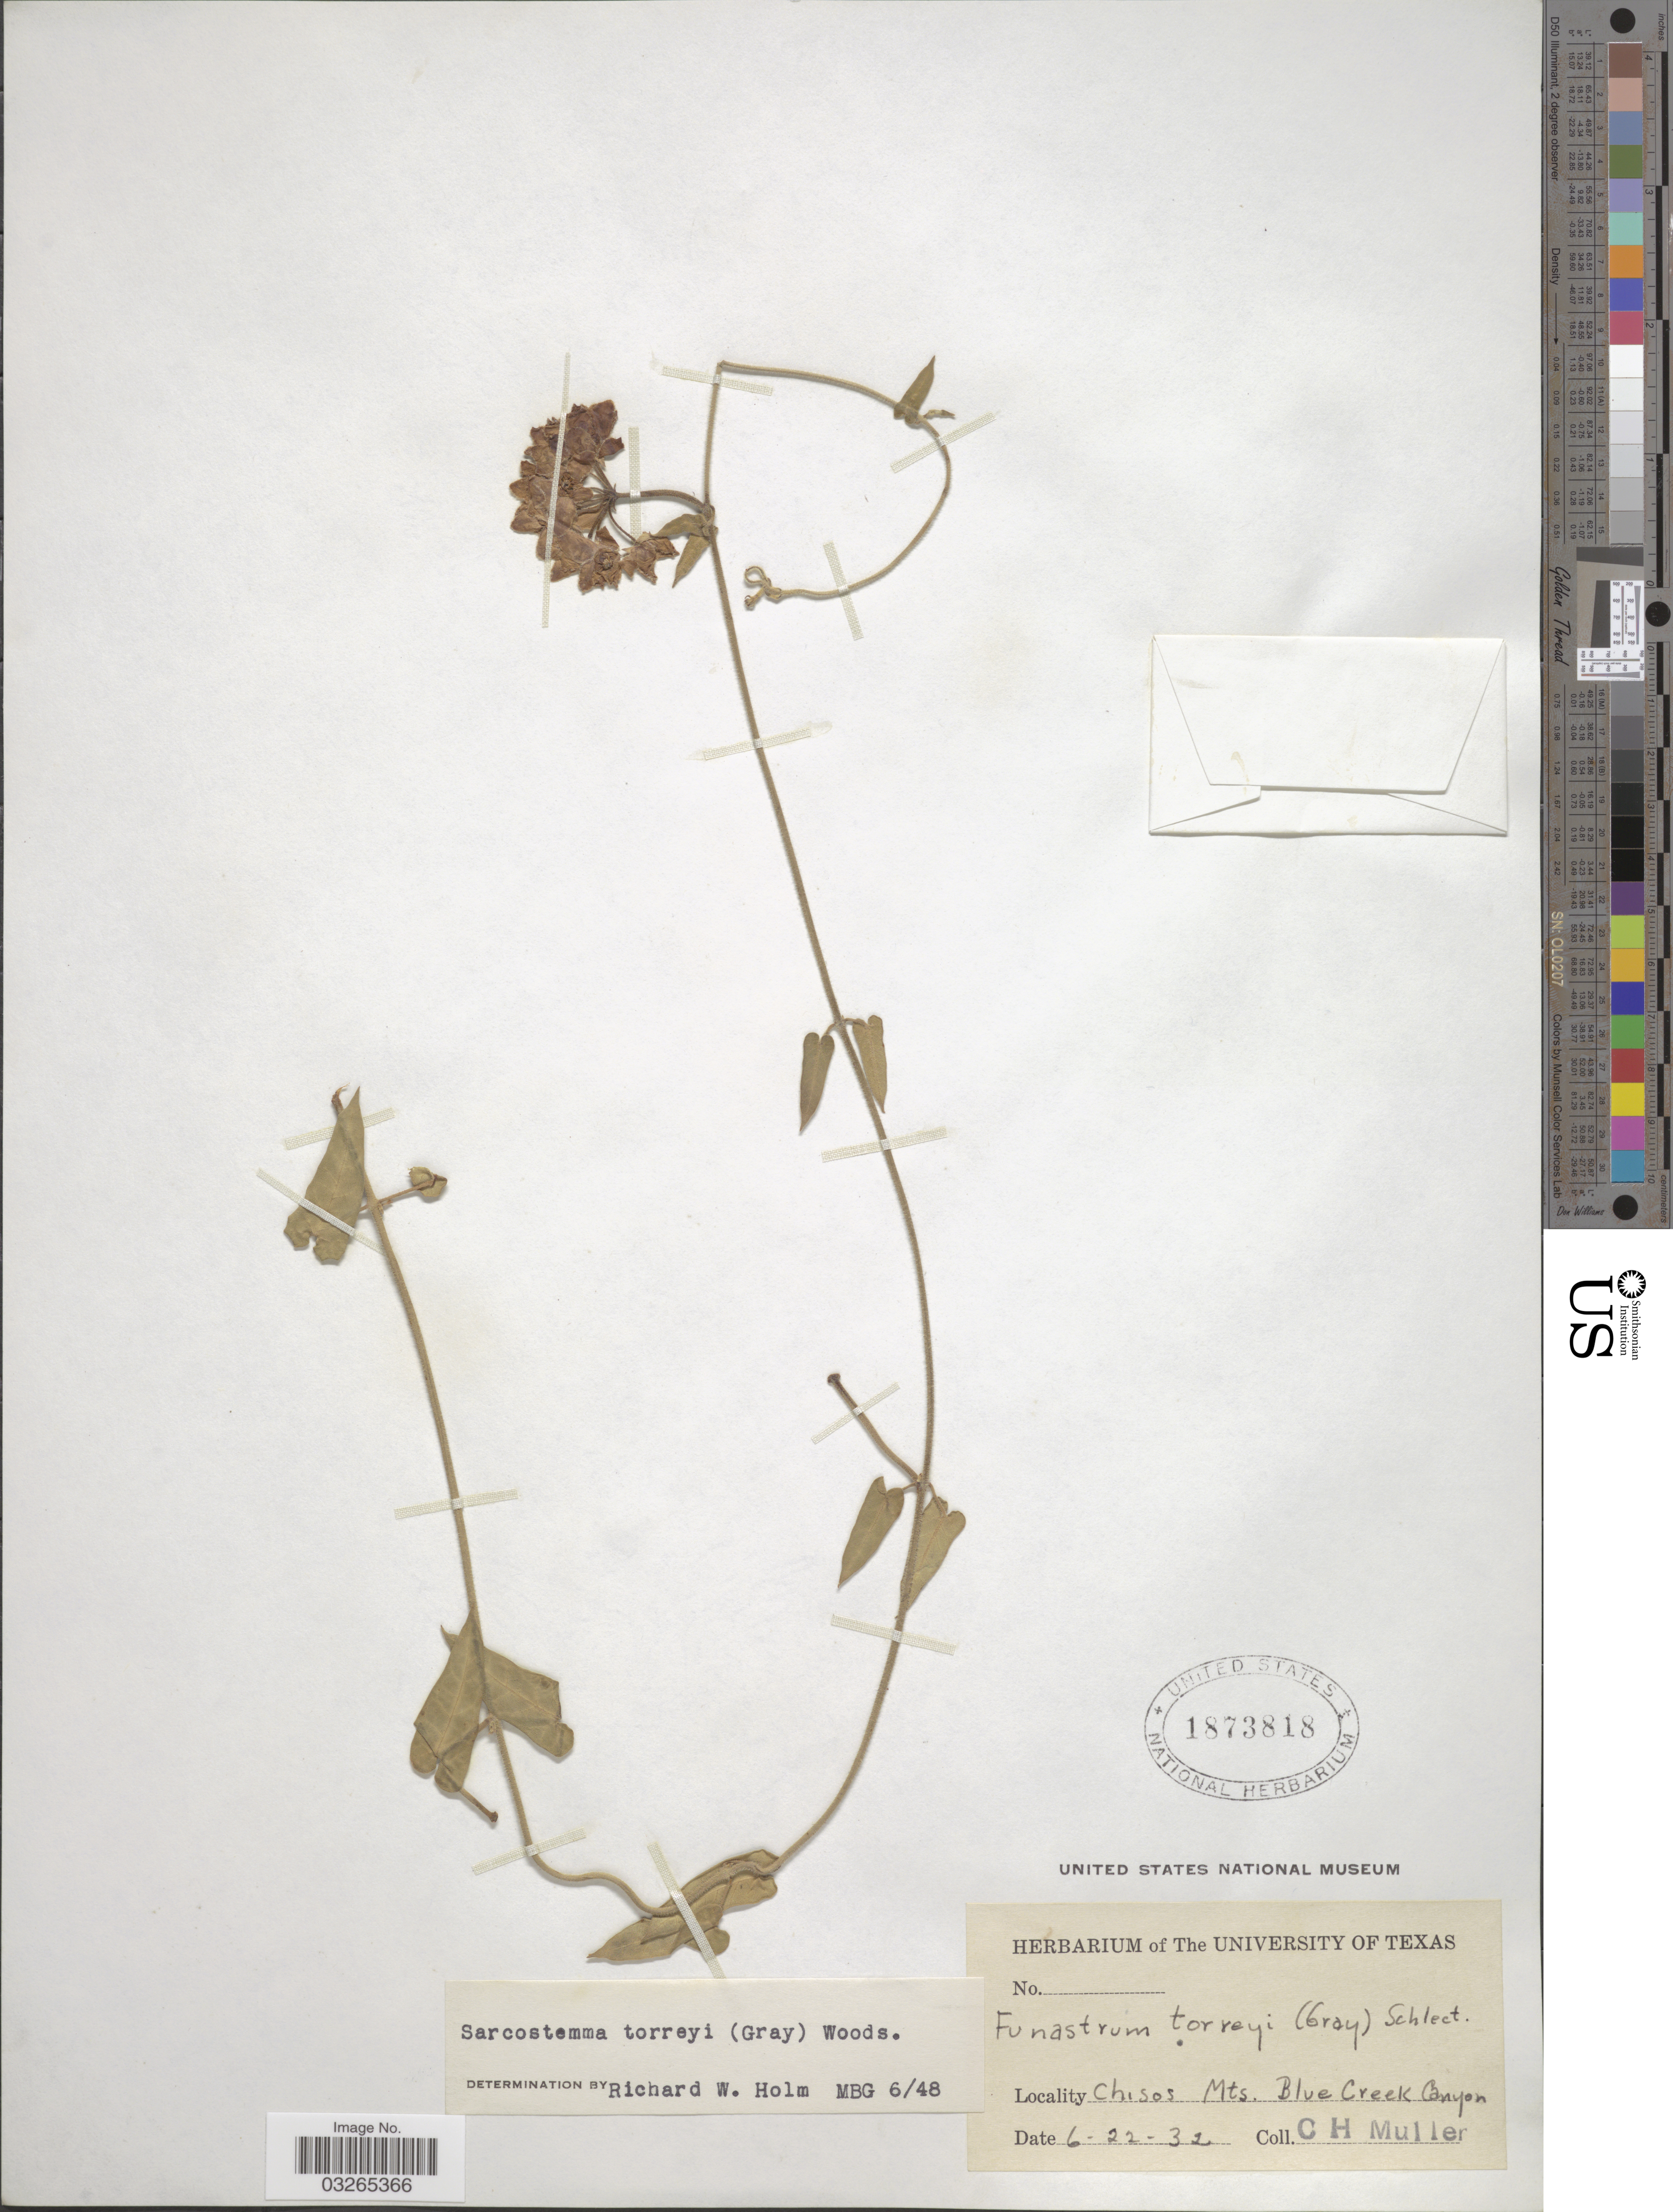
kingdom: Plantae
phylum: Tracheophyta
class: Magnoliopsida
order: Gentianales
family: Apocynaceae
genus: Sarcostemma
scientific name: Sarcostemma torreyi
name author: (A. Gray) Woodson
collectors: C. H. Mueller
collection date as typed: Transcribed d/m/y: 22/6/32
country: United States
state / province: Texas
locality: Chisos Mts. Blue Creek Canyon.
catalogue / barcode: US 1873818